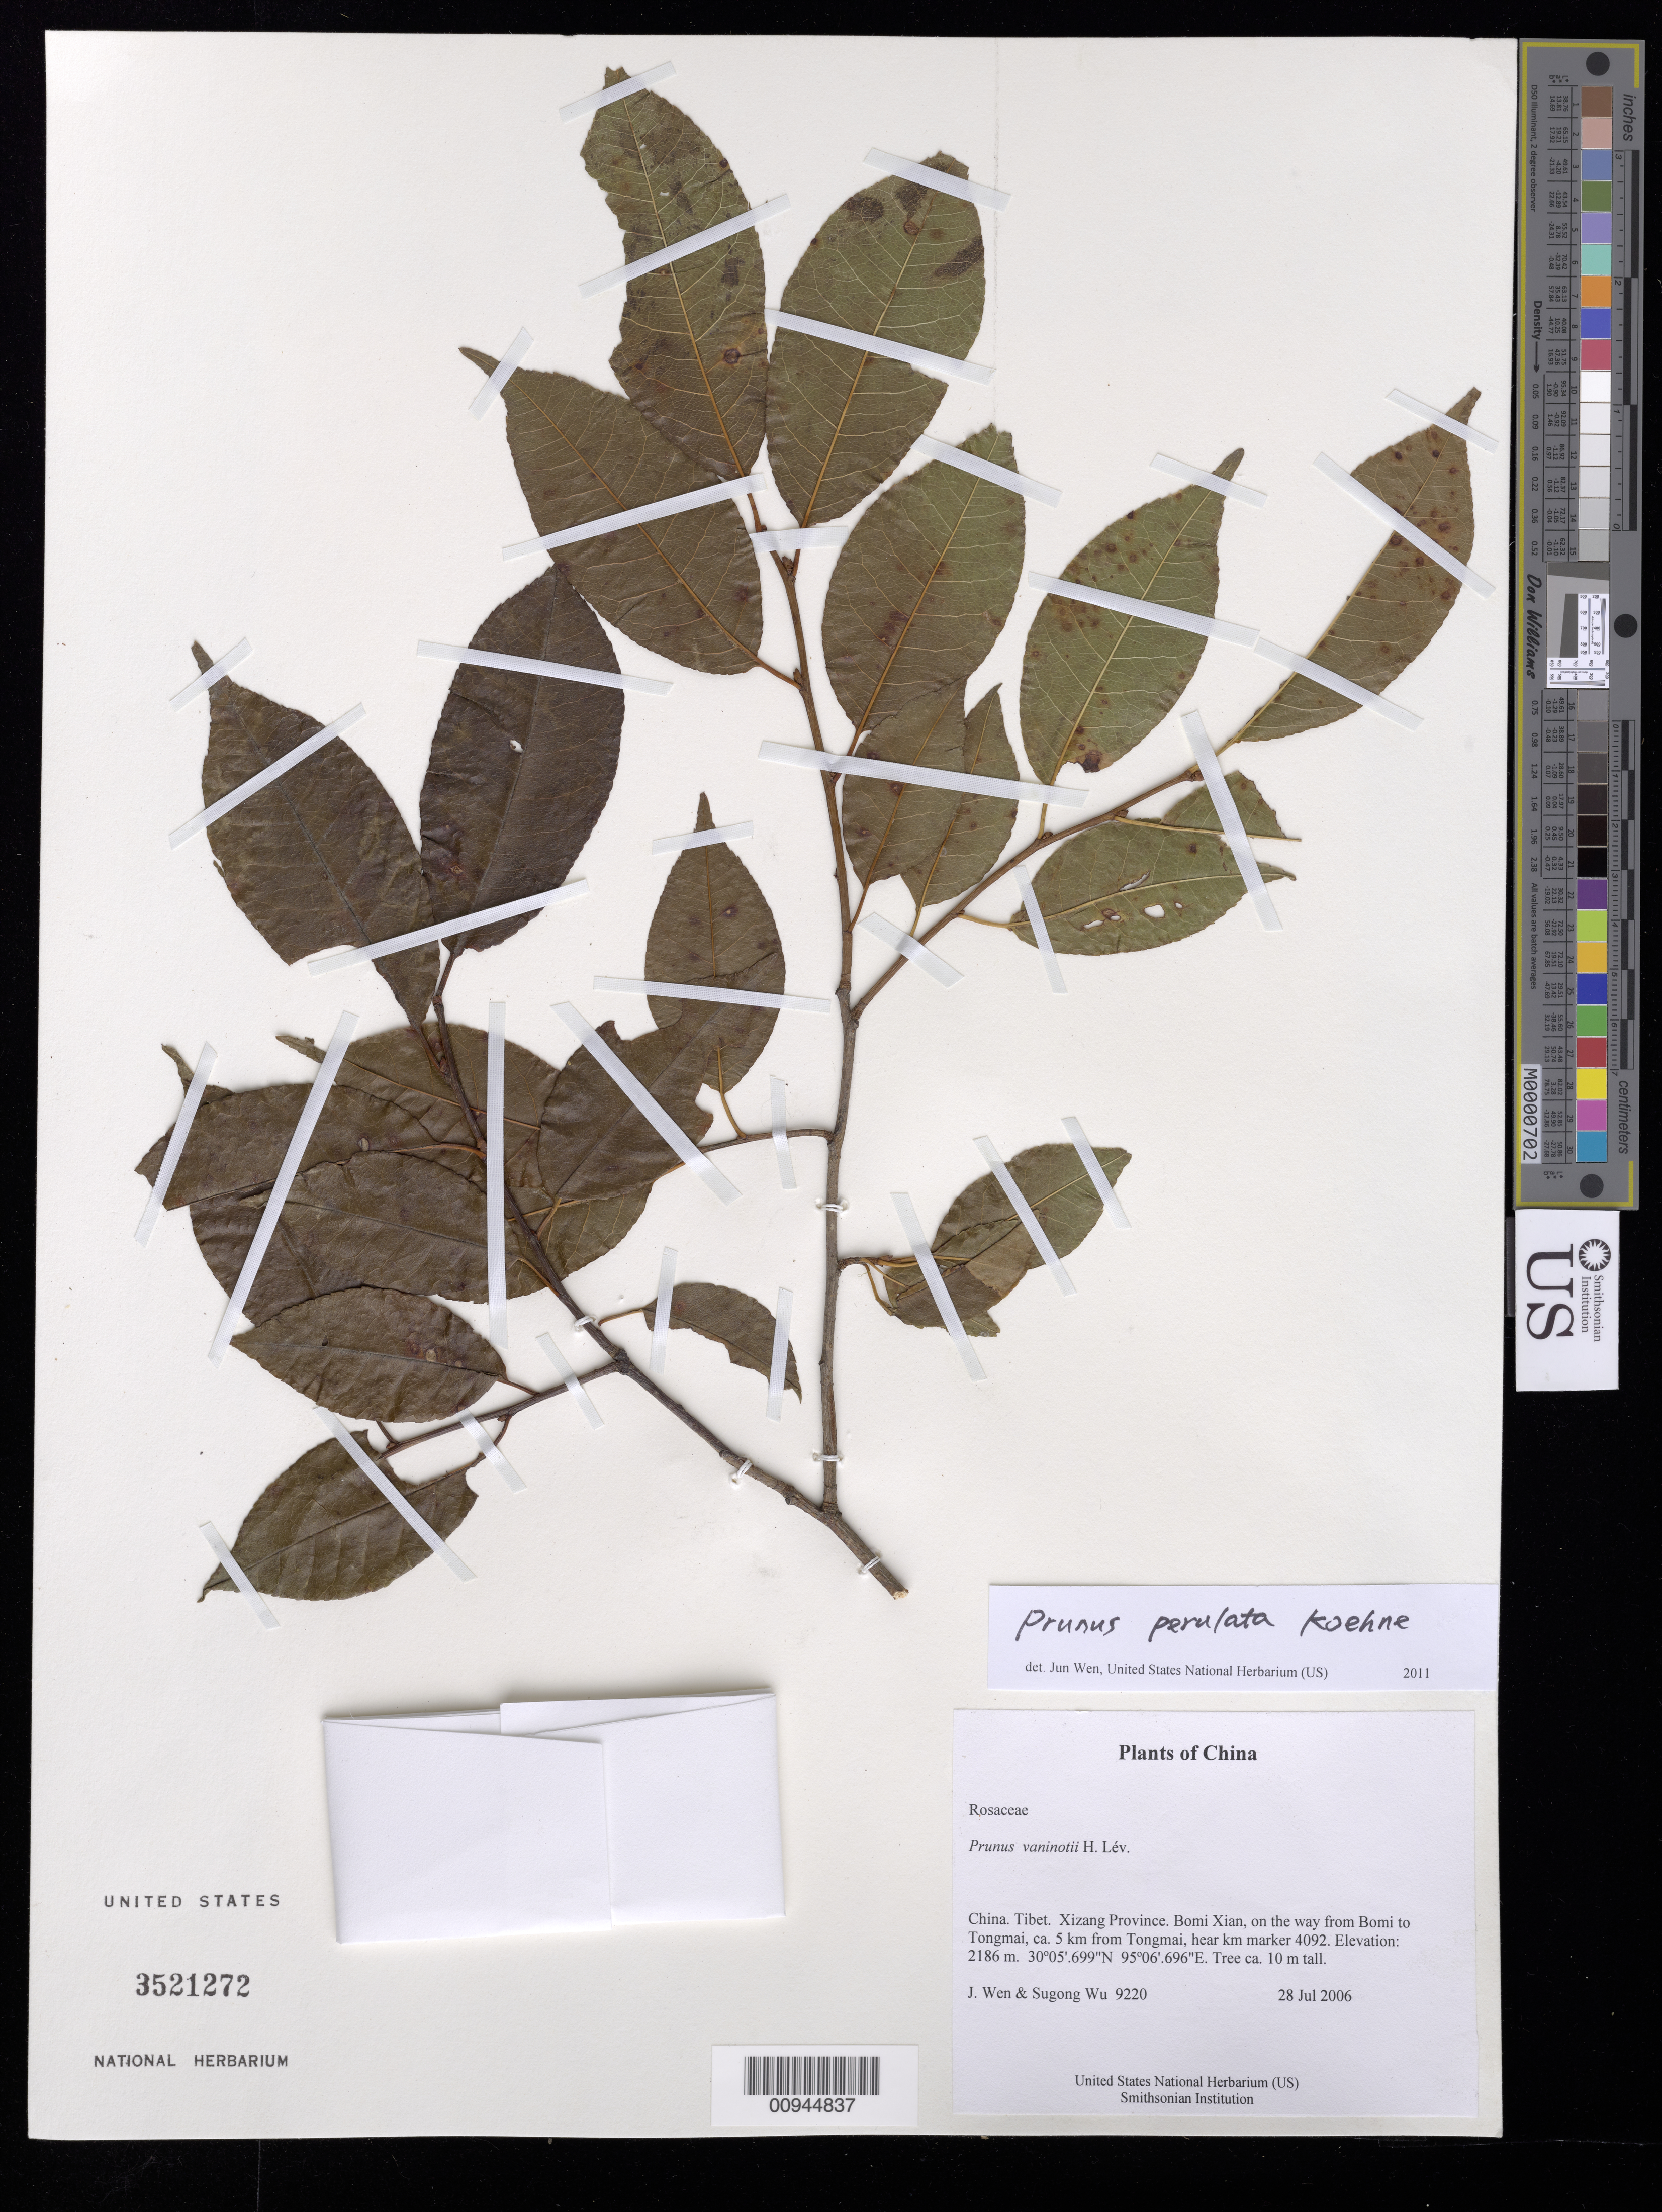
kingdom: Plantae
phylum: Tracheophyta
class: Magnoliopsida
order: Rosales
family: Rosaceae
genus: Prunus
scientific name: Prunus vaniotii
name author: H. Lév.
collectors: J. Wen & Sugong Wu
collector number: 9220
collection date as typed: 28 Jul 2006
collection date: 2006-07-28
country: China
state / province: Xizang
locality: Xizang Province. Bomi Xian, on the way from Bomi to Tongmai, ca. 5 km from Tongmai, hear km marker 4092.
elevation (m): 2186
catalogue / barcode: US 3521272